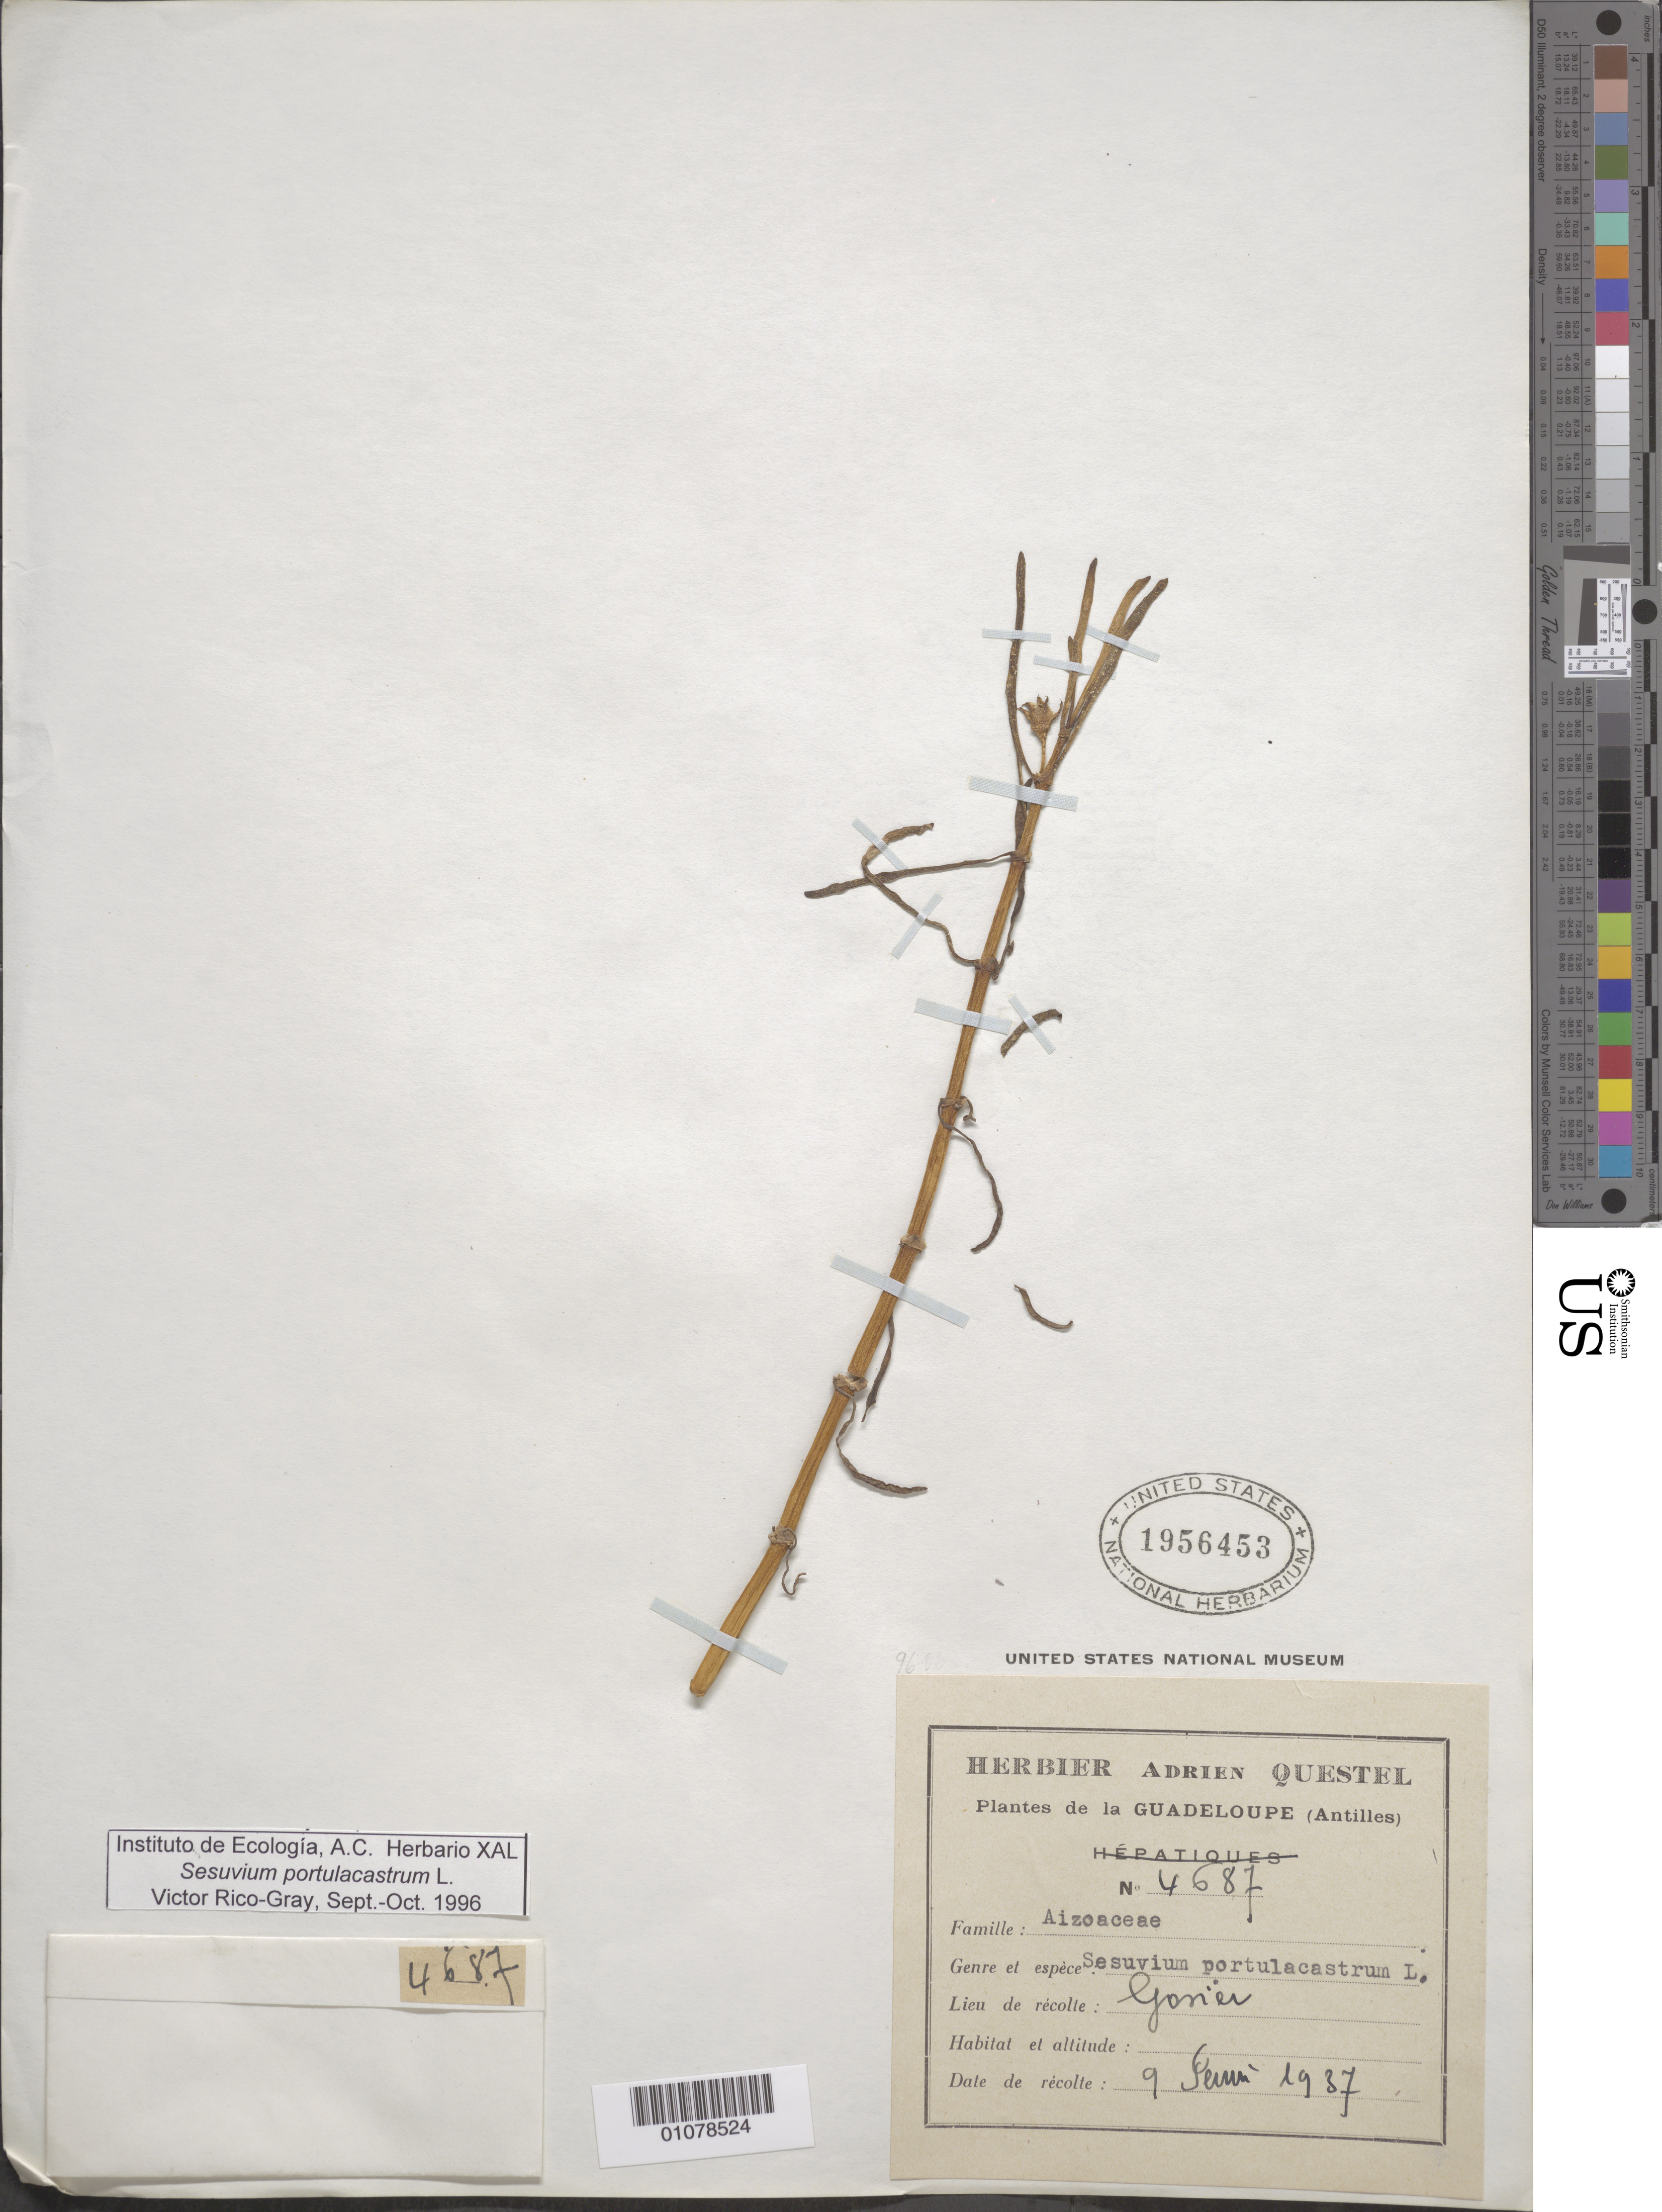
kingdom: Plantae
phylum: Tracheophyta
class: Magnoliopsida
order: Caryophyllales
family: Aizoaceae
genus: Sesuvium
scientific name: Sesuvium portulacastrum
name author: (L.) L.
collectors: A. Questel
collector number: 4687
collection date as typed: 09 Feb 1937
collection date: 1937-02-09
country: Guadeloupe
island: Basse Terre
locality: Gosier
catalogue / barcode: US 1956453